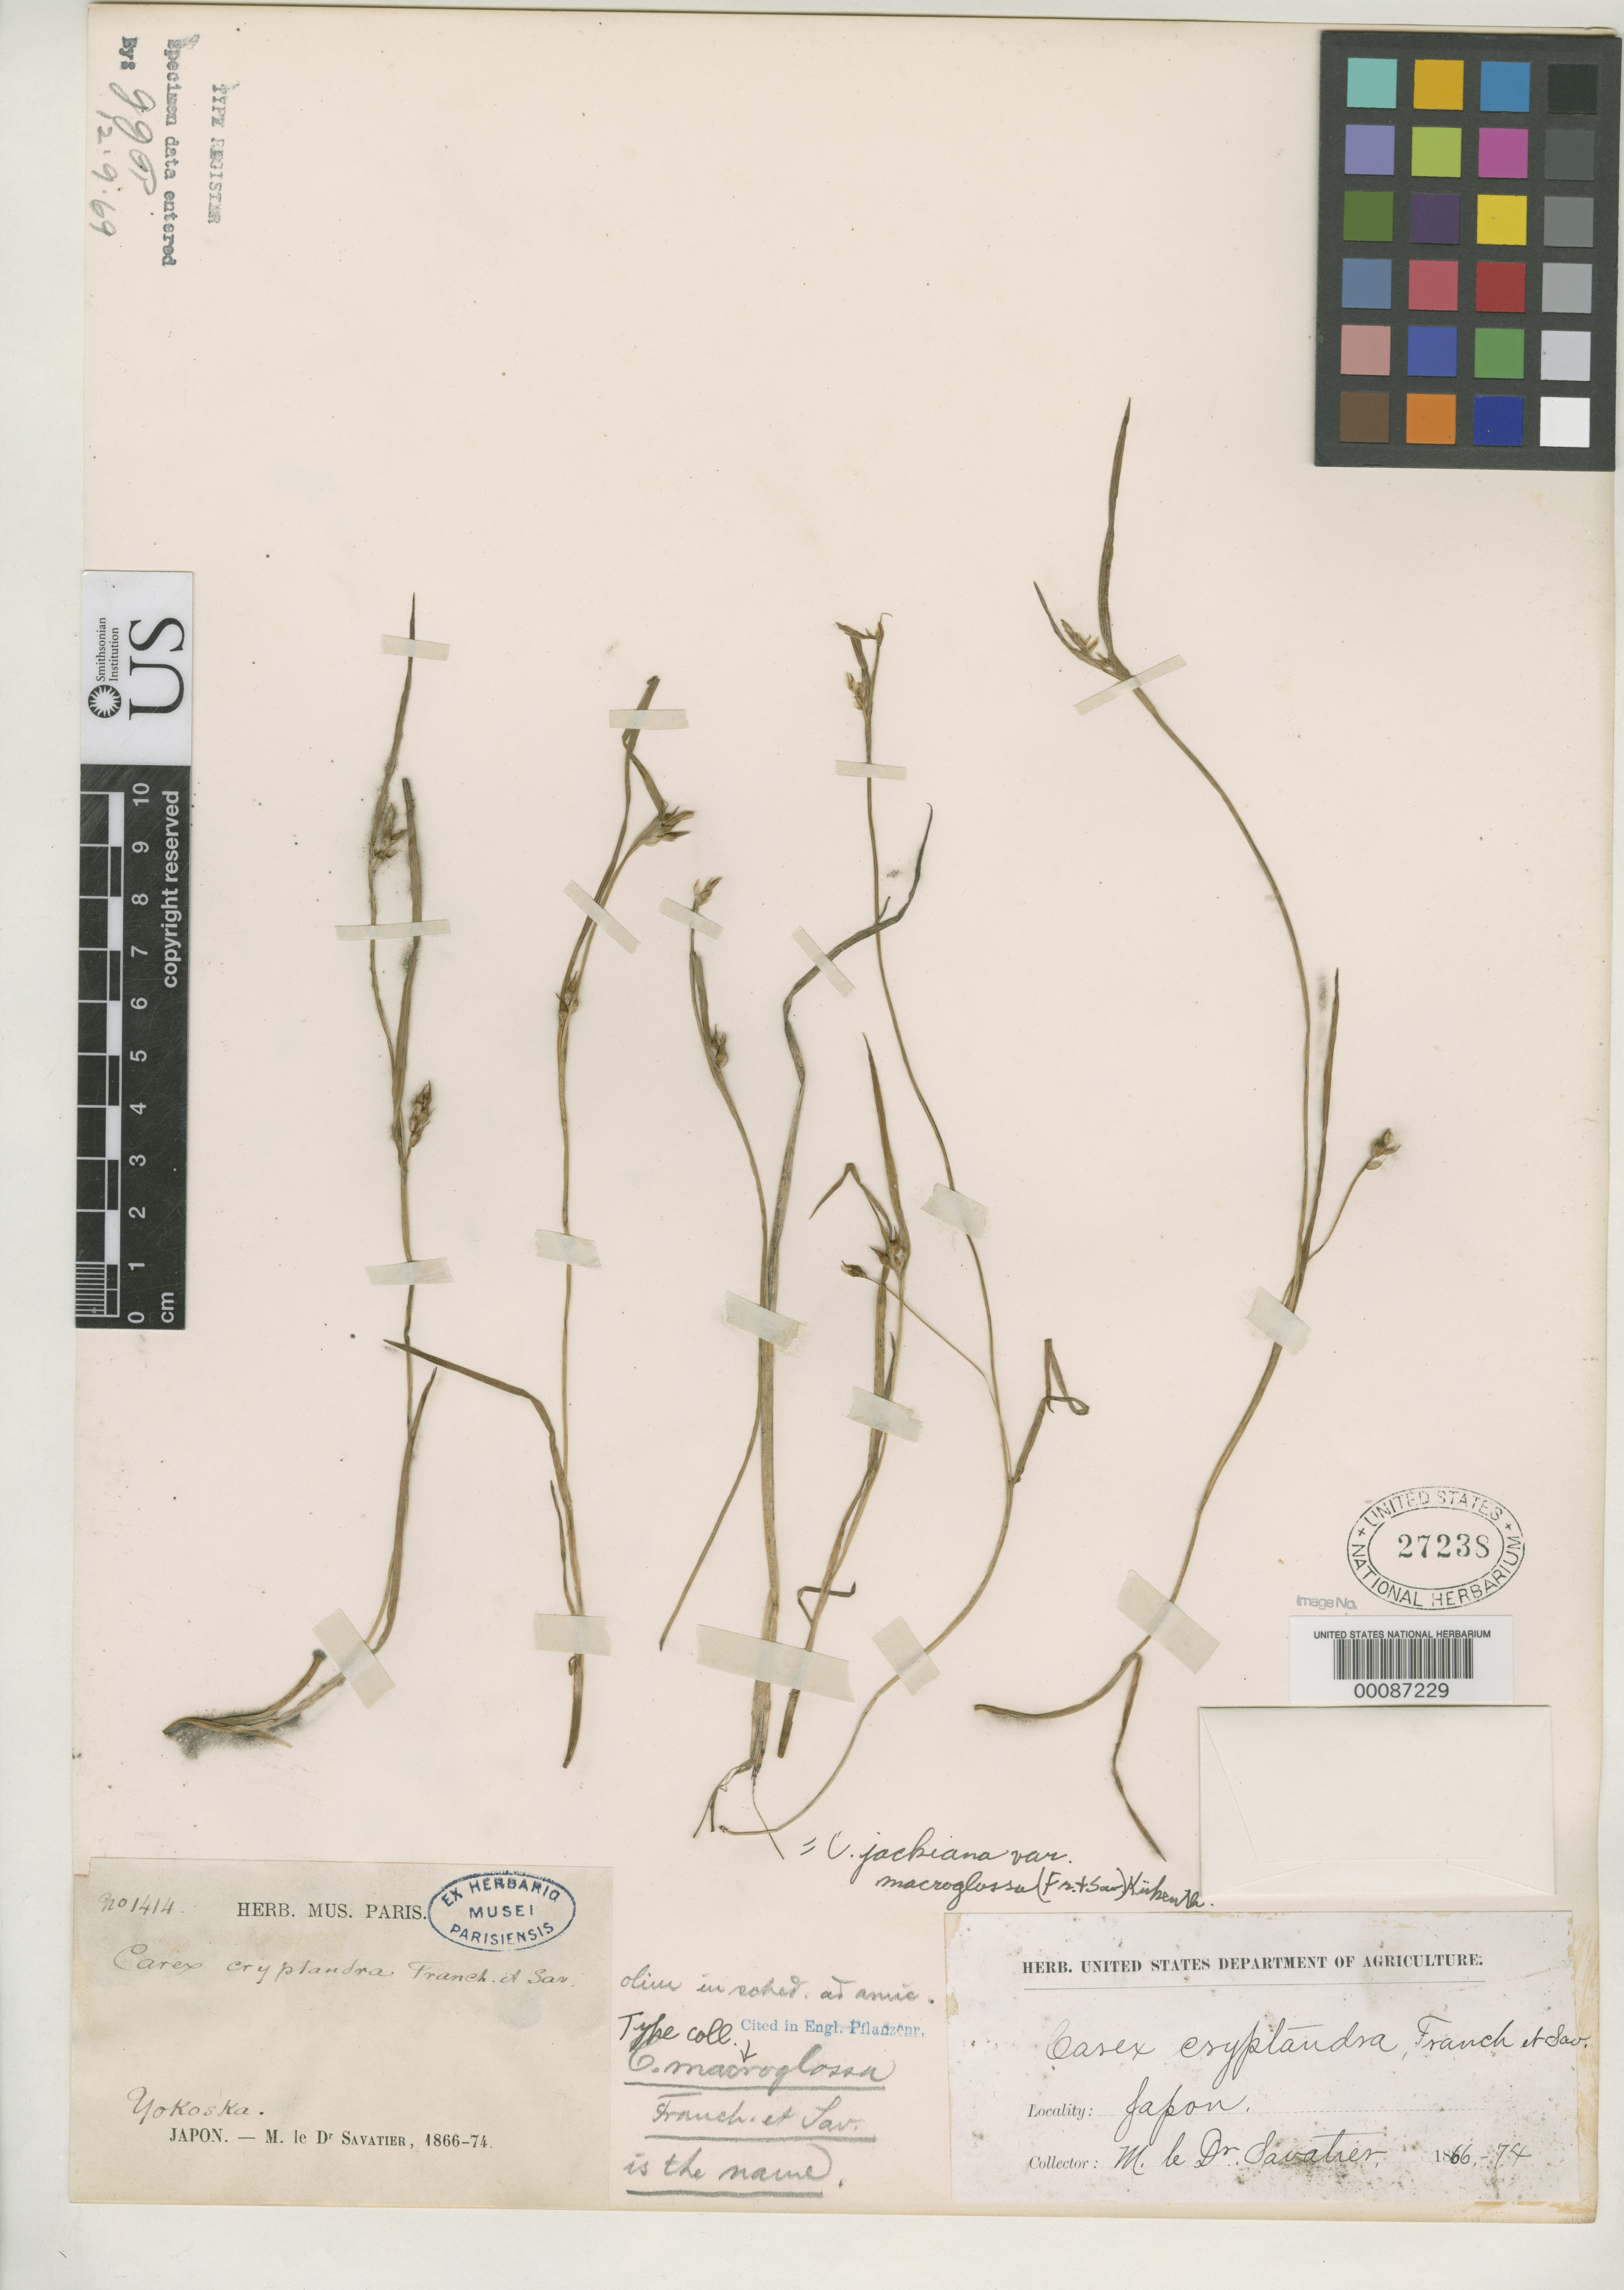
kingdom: Plantae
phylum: Tracheophyta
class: Liliopsida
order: Poales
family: Cyperaceae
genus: Carex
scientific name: Carex macroglossa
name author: Franch. & Sav.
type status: Type Material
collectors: P. Savatier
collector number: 1414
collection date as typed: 1866 to -- --- 1874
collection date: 1866/1874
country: Japan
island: Honshu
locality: Yokosuka.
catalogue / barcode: US 27238